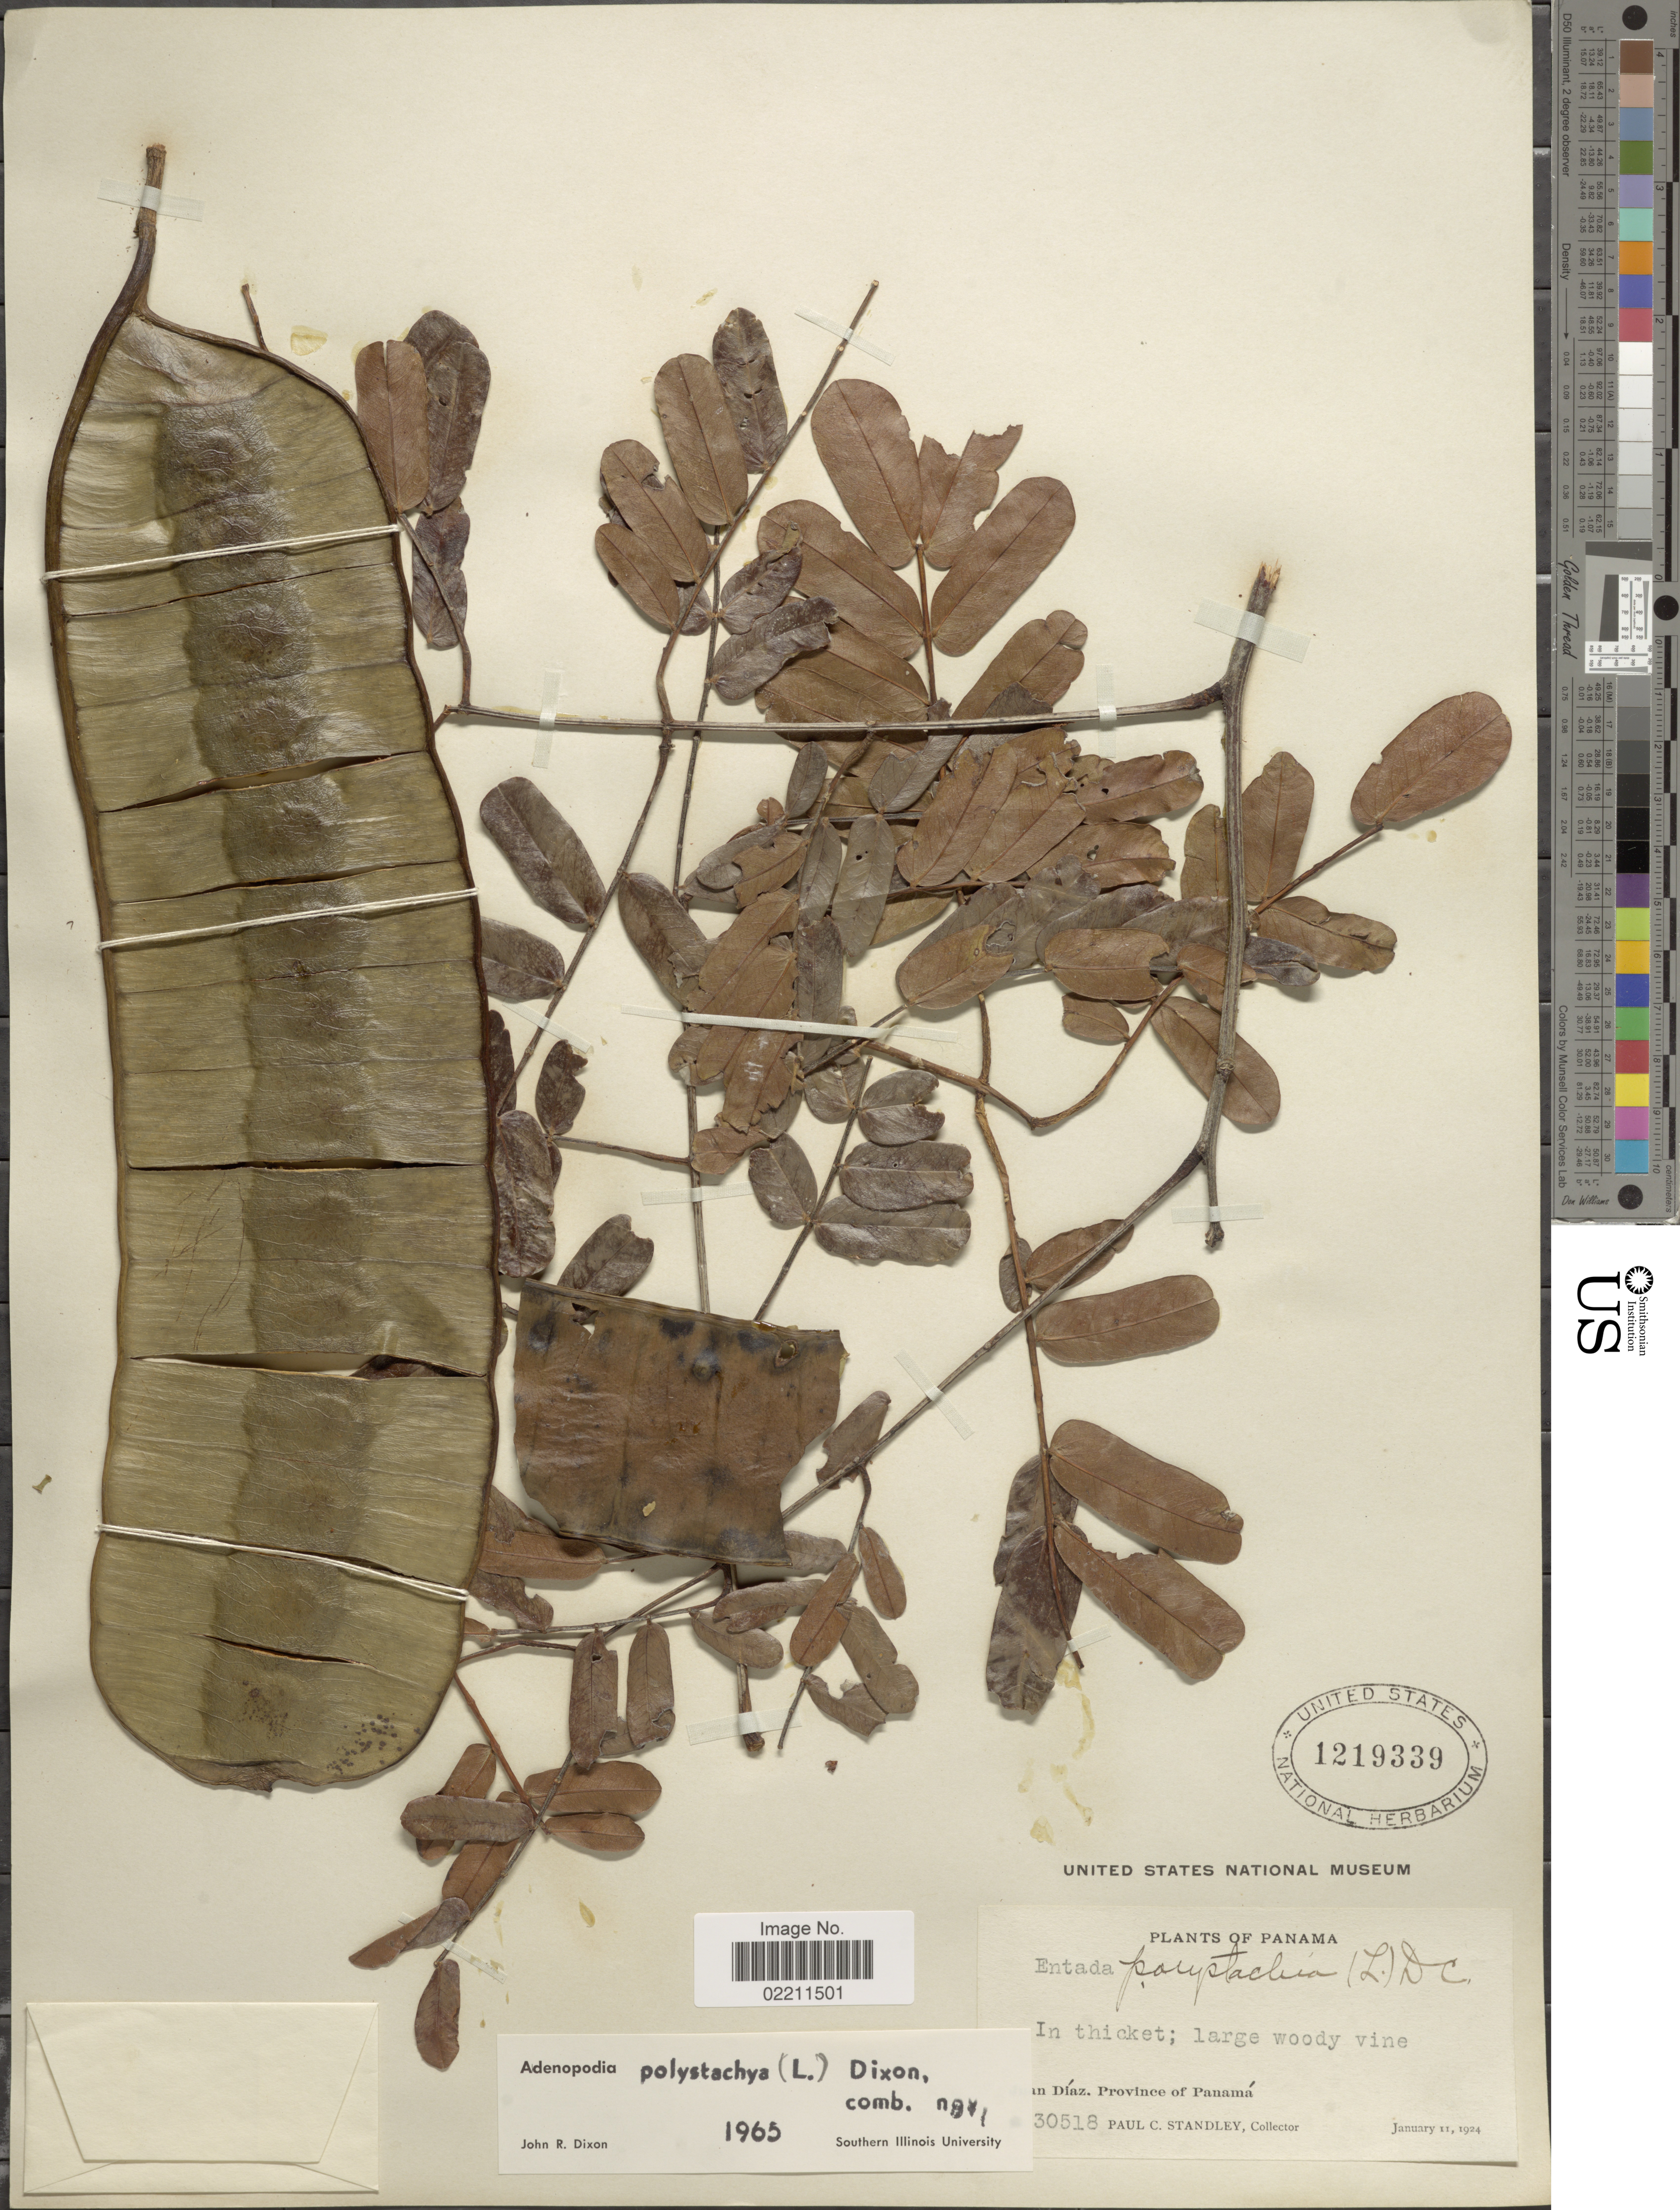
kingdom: Plantae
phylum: Tracheophyta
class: Magnoliopsida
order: Fabales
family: Fabaceae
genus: Entada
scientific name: Entada polystachya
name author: (L.) DC.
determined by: Strong, Mark T., (BOT), Smithsonian Institution - National Museum of Natural History (UNITED STATES)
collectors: P. C. Standley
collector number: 30518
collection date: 1924-01-11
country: Panama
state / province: Panamá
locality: Juan Diaz, Province of Panama.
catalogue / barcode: US 1219339